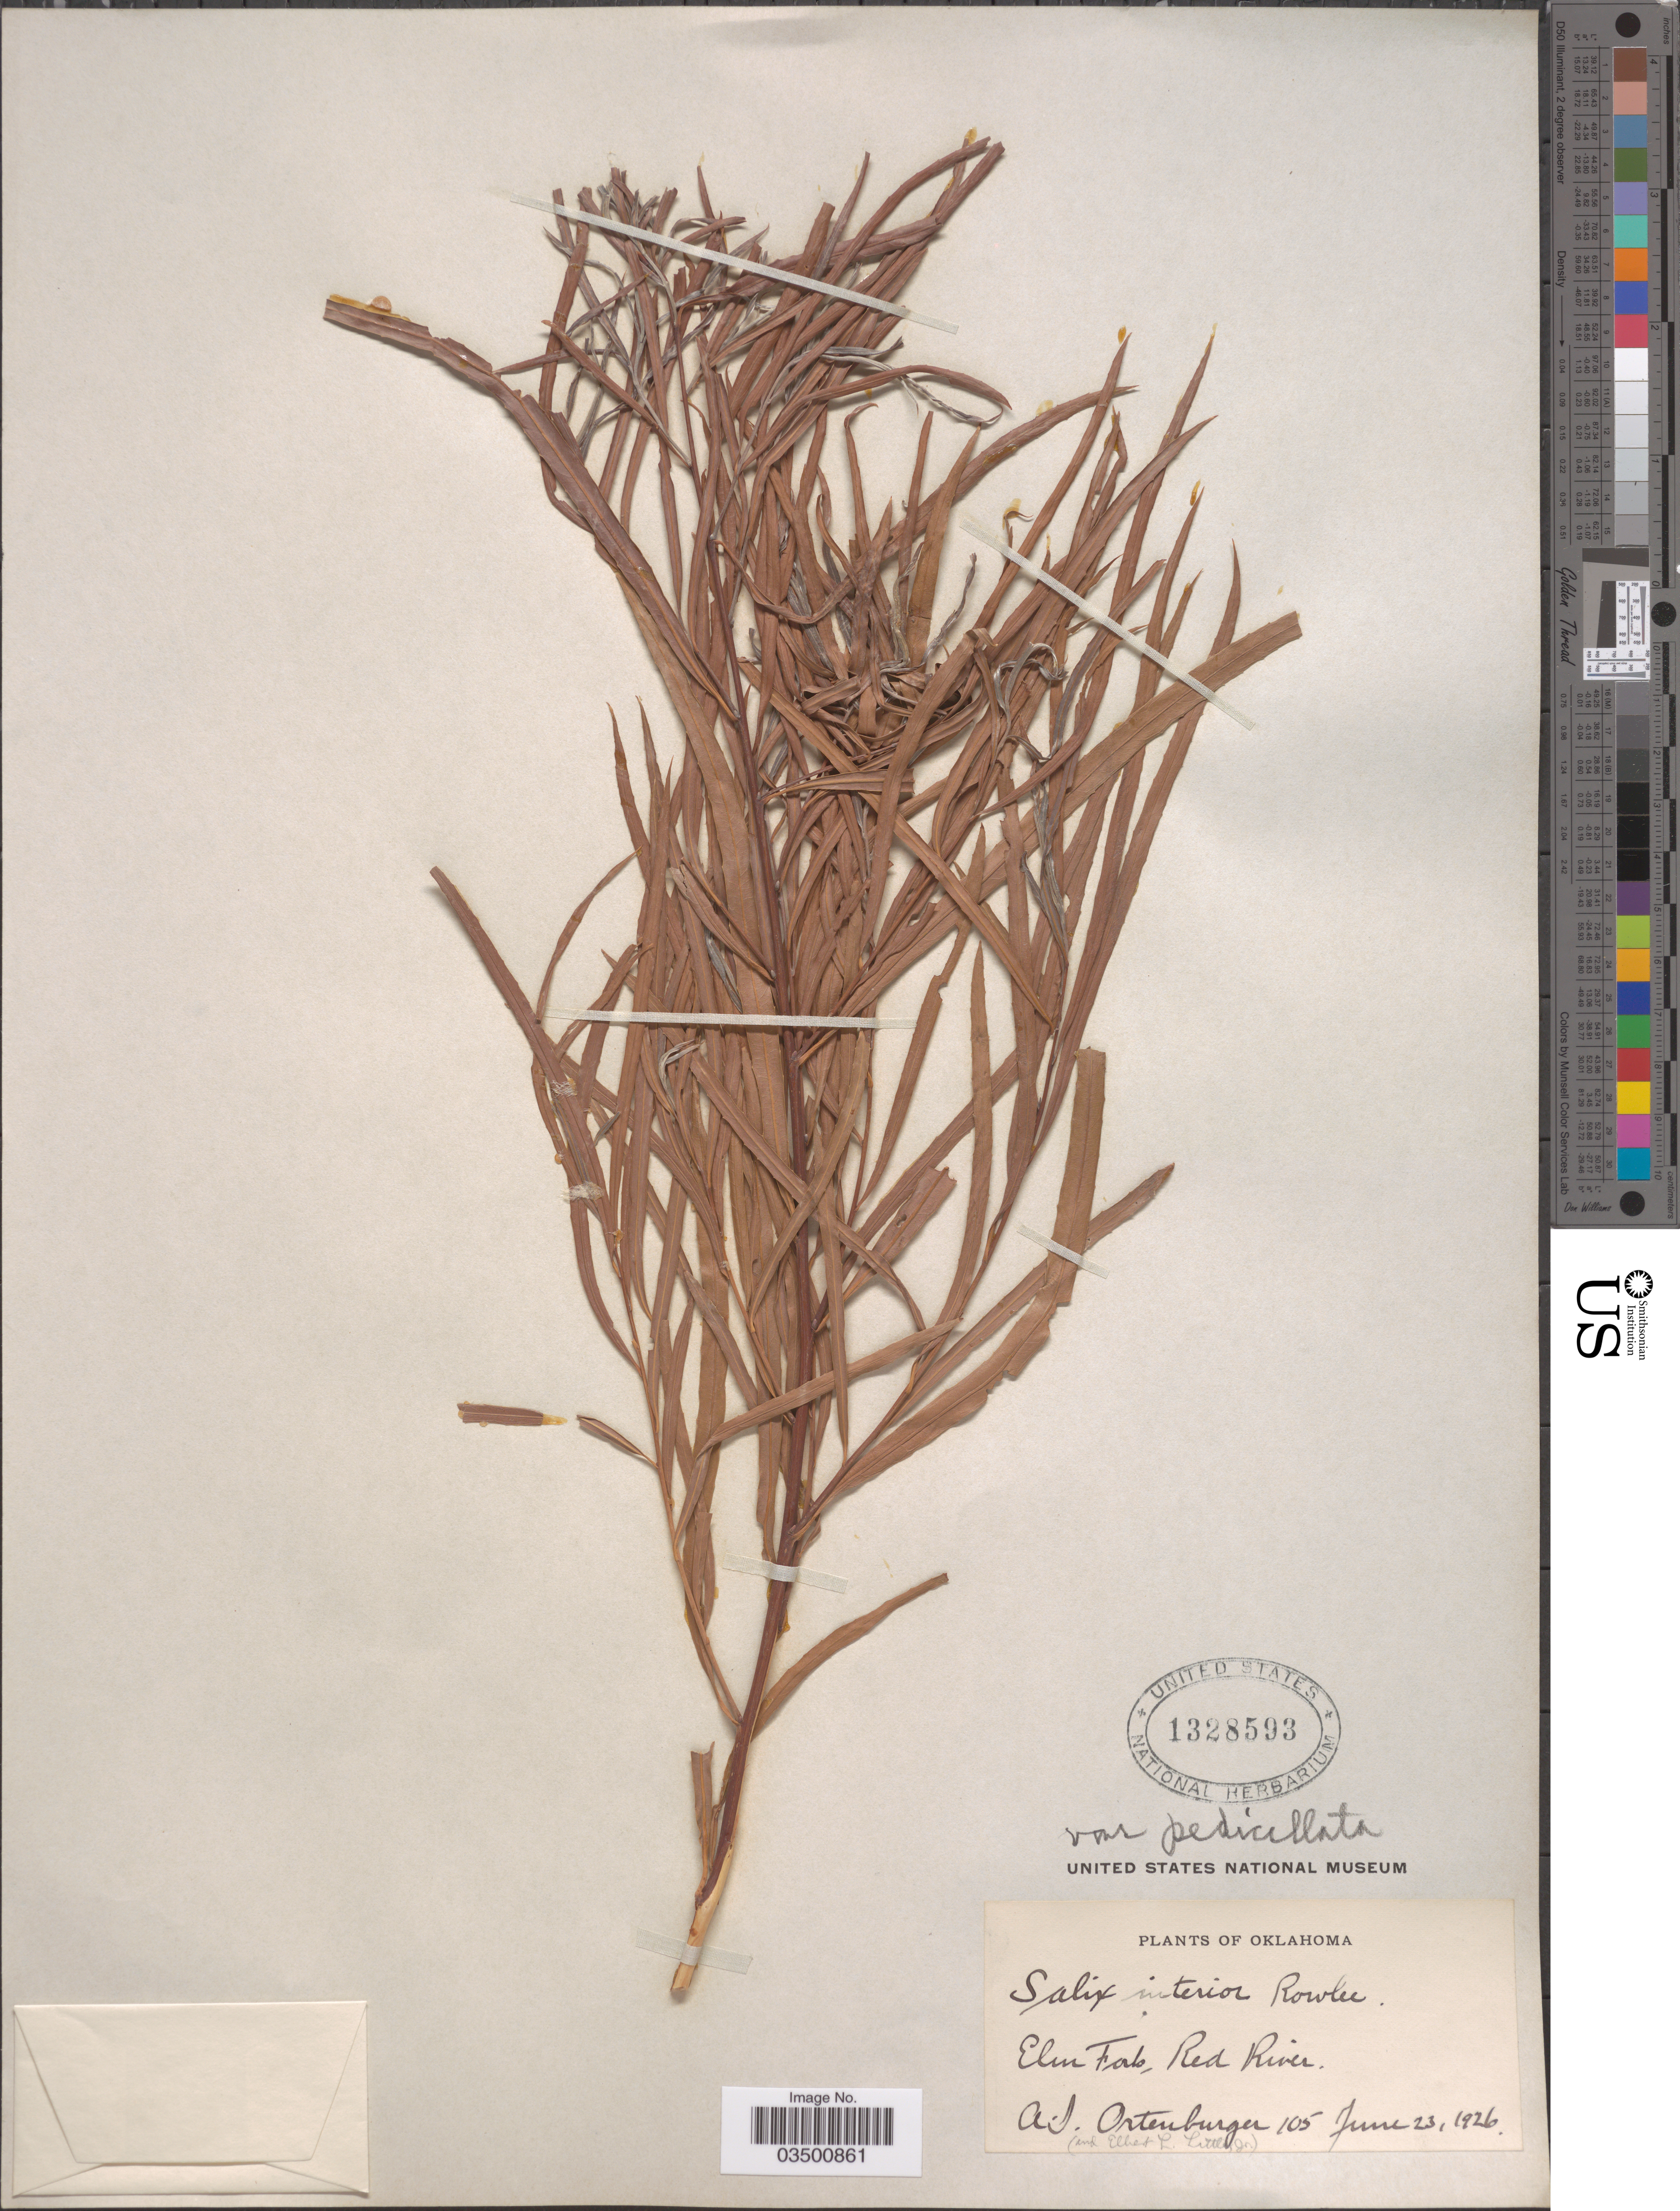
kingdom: Plantae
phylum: Tracheophyta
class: Magnoliopsida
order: Malpighiales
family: Salicaceae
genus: Salix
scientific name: Salix interior var. pedicellata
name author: (Andersson) C.R. Ball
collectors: A. Ortenburger & E. L. Little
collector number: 105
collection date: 1926-06-23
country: United States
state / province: Oklahoma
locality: Elm Fork, Red River.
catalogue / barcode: US 1328593